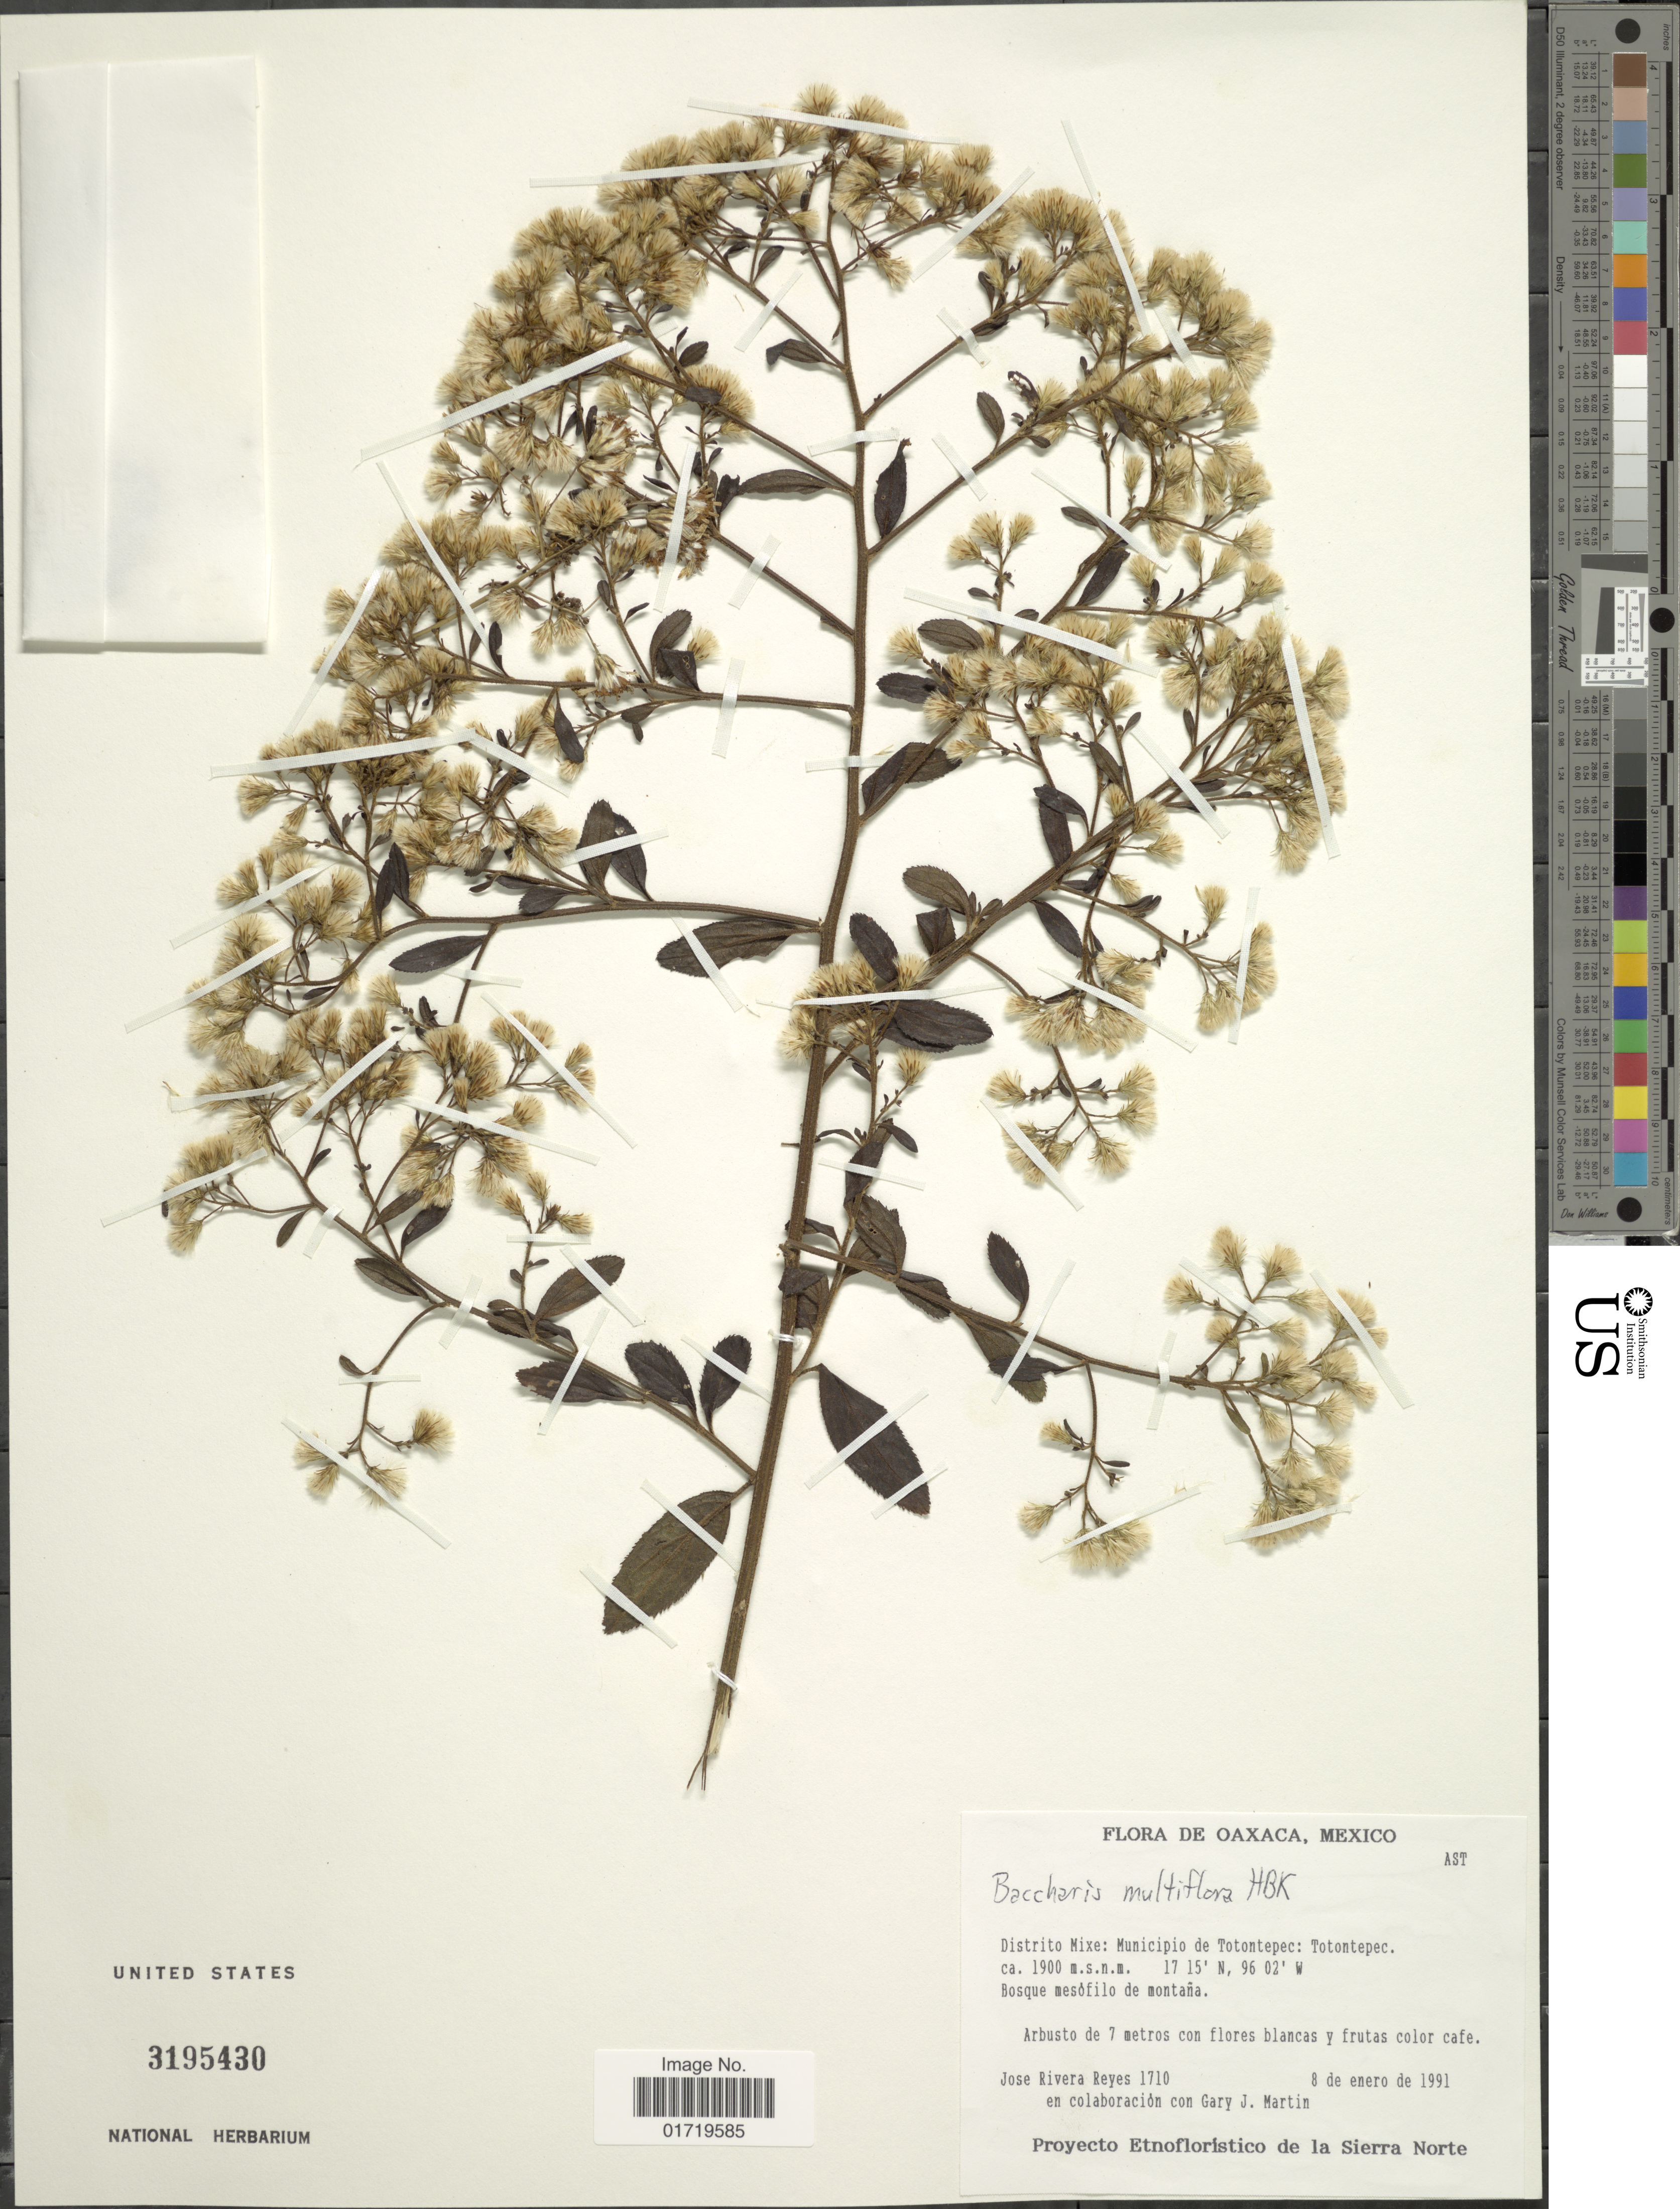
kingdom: Plantae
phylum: Tracheophyta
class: Magnoliopsida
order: Asterales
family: Asteraceae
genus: Baccharis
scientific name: Baccharis multiflora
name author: Kunth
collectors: J. Reyes & G. J. Martin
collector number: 1710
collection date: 1991-01-08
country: Mexico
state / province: Oaxaca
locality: Distrito Mixe: Municipio de Totontepec: Totontepec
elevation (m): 1900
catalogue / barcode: US 3195430